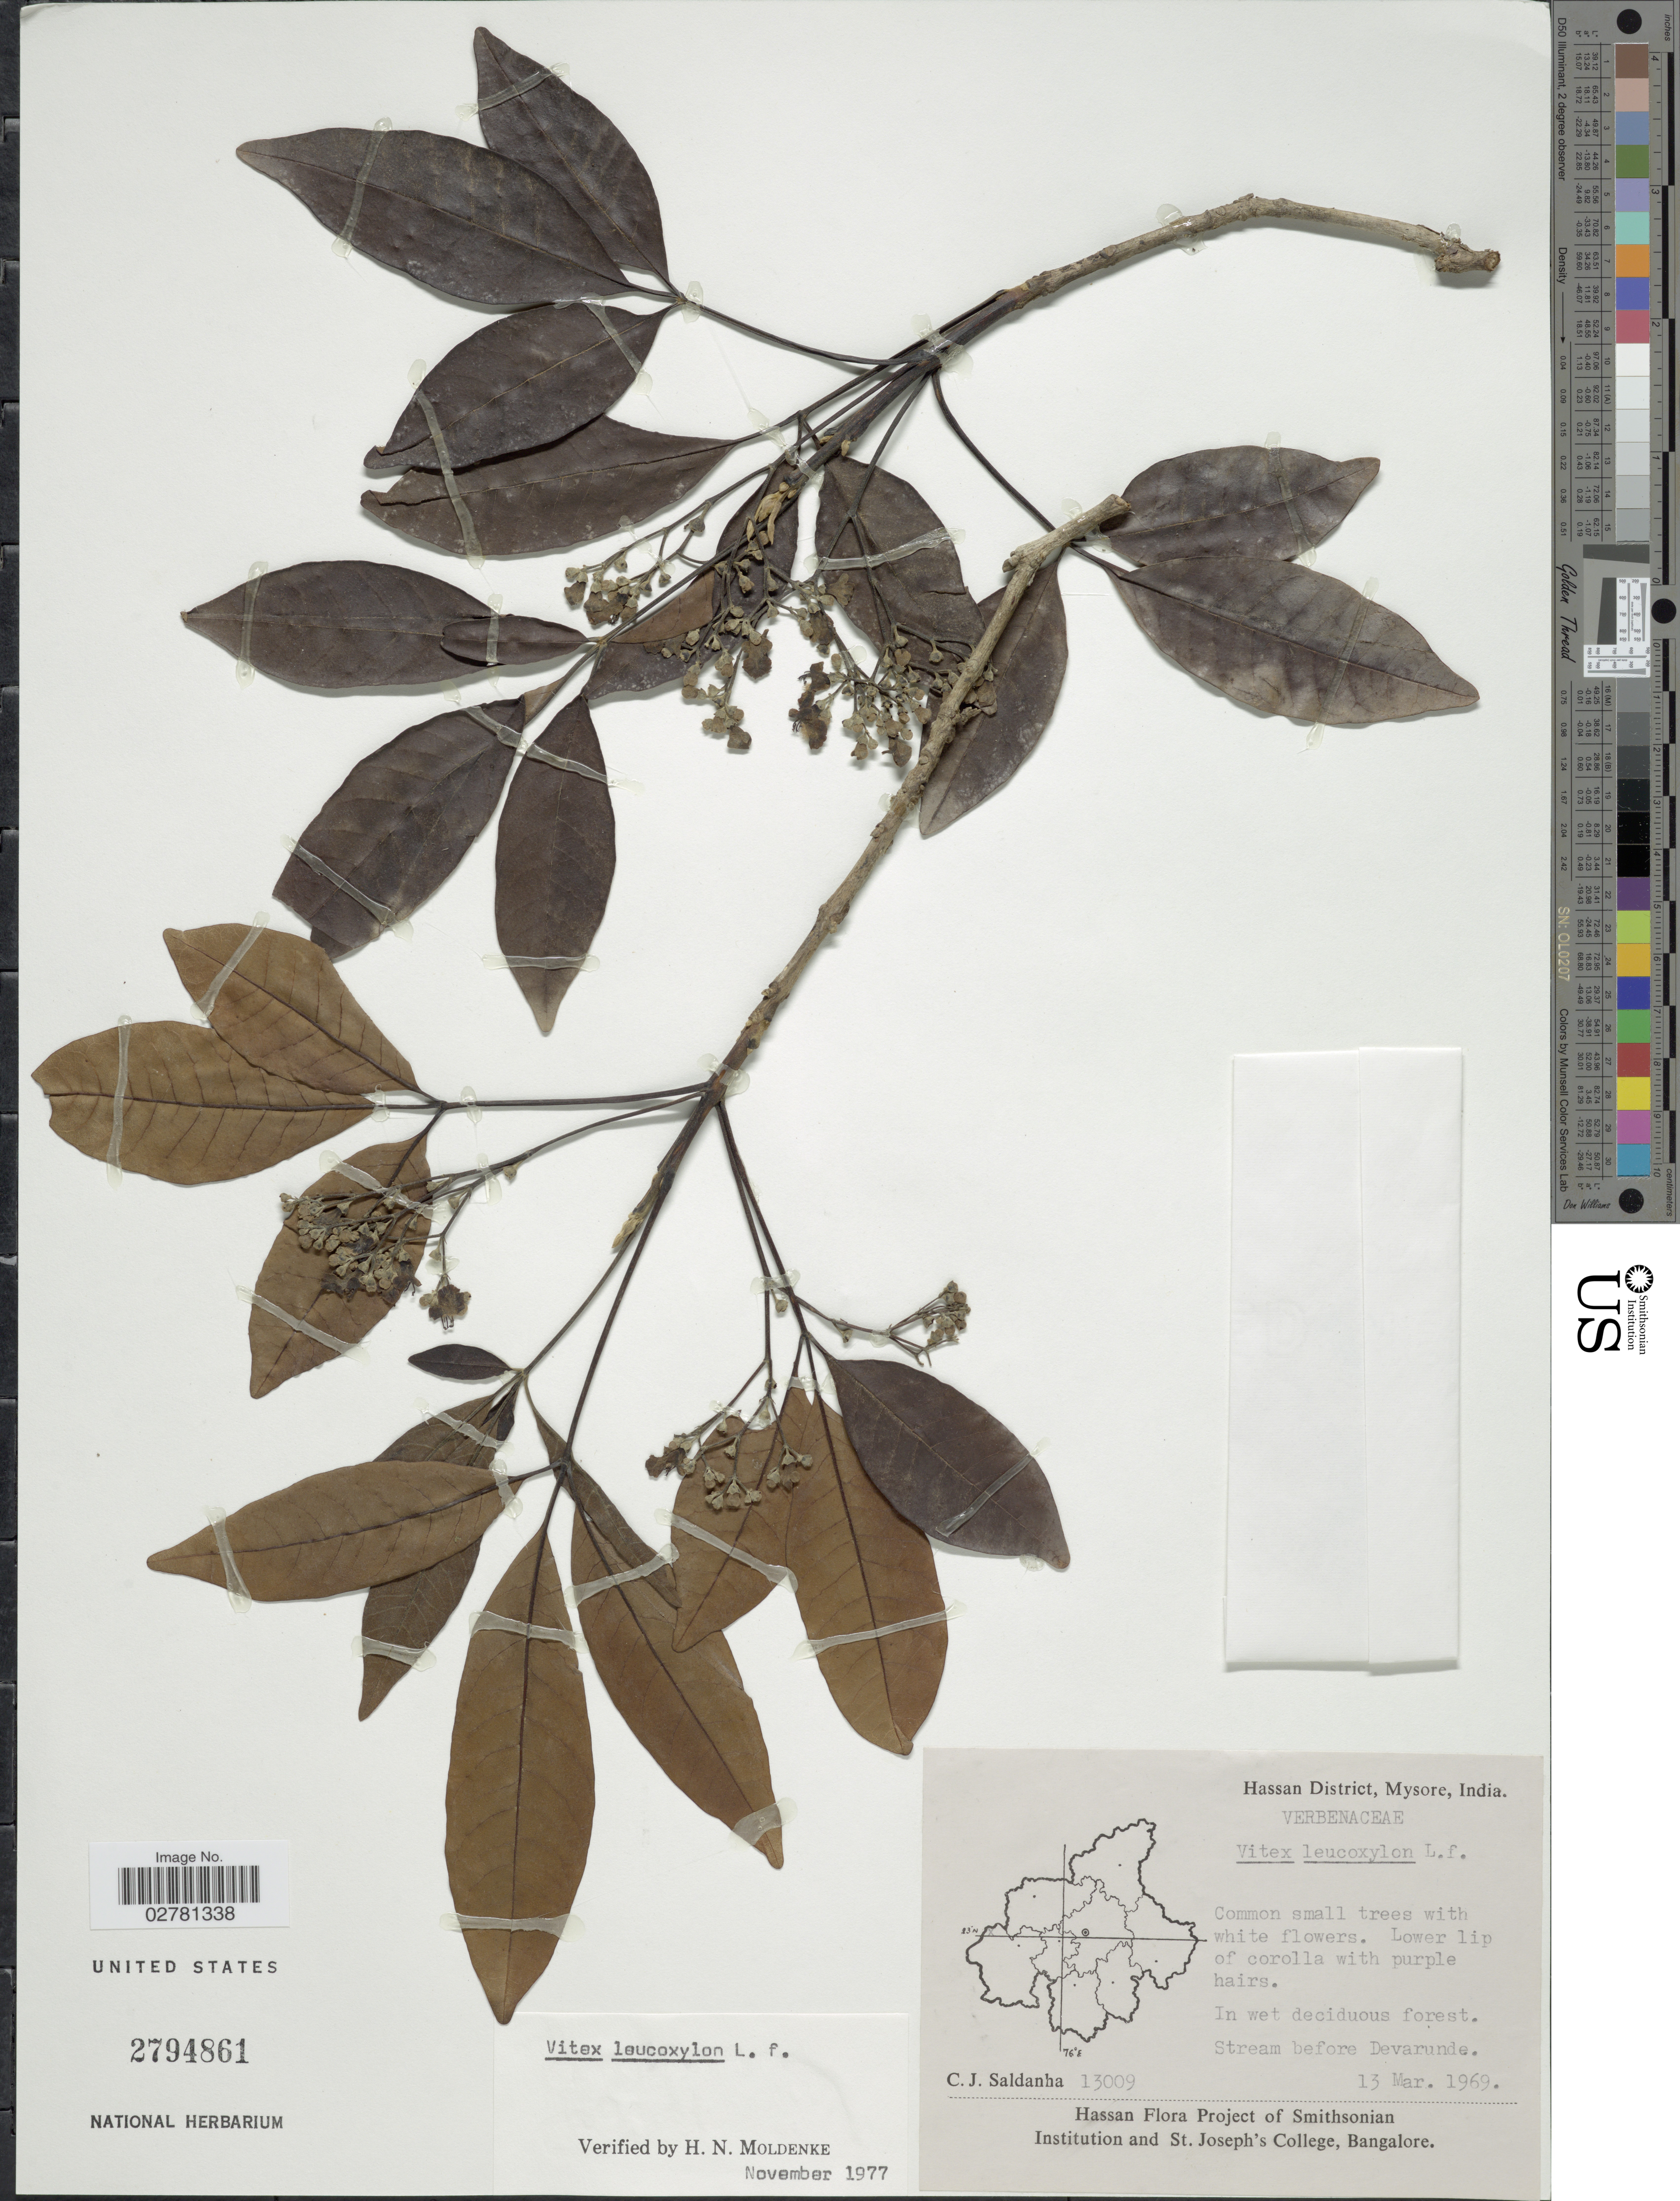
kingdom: Plantae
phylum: Tracheophyta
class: Magnoliopsida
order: Lamiales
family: Lamiaceae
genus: Vitex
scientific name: Vitex leucoxylon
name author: L. f.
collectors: C. J. Saldanha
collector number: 13009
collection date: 1969-03-13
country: India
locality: Hassan District, Mysore. Stream before Devarunde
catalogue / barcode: US 2794861